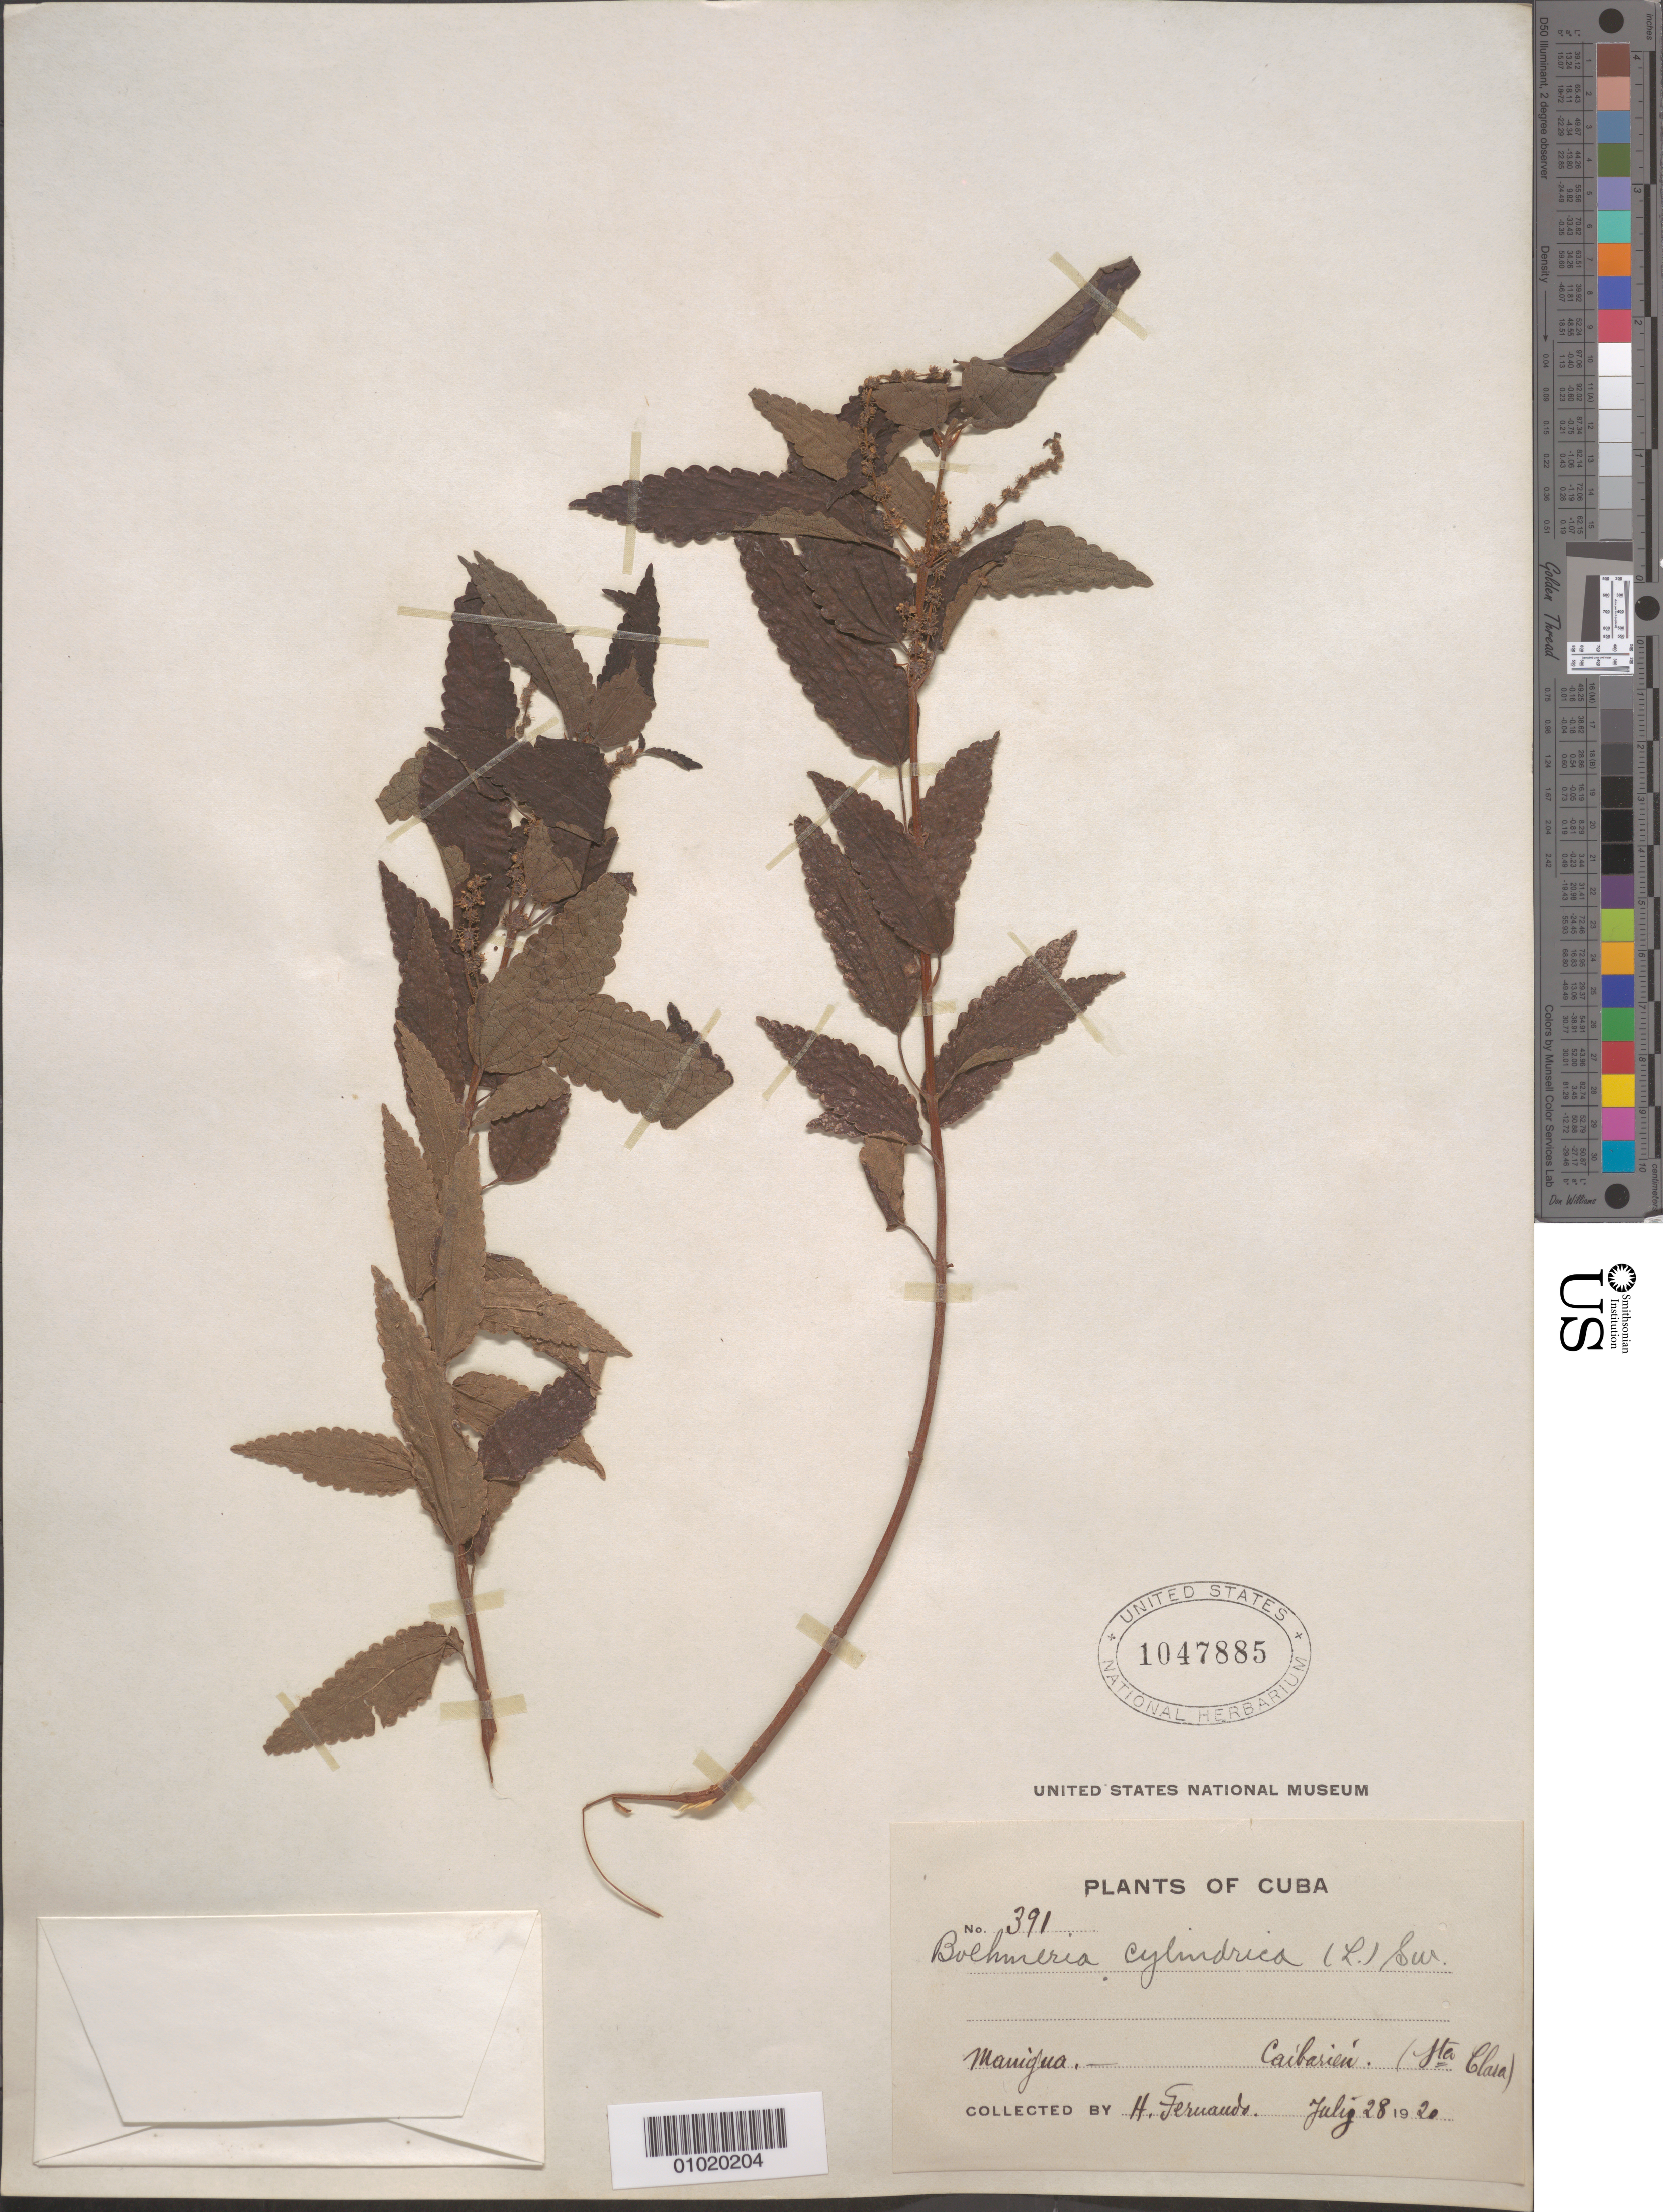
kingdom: Plantae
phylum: Tracheophyta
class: Magnoliopsida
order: Rosales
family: Urticaceae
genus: Boehmeria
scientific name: Boehmeria cylindrica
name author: (L.) Sw.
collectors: H. Fernando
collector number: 391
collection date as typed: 28 Jul 1920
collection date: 1920-07-28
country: Cuba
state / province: Villa Clara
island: Cuba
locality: Manigua Caibarien (Sta Clara)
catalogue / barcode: US 1047885